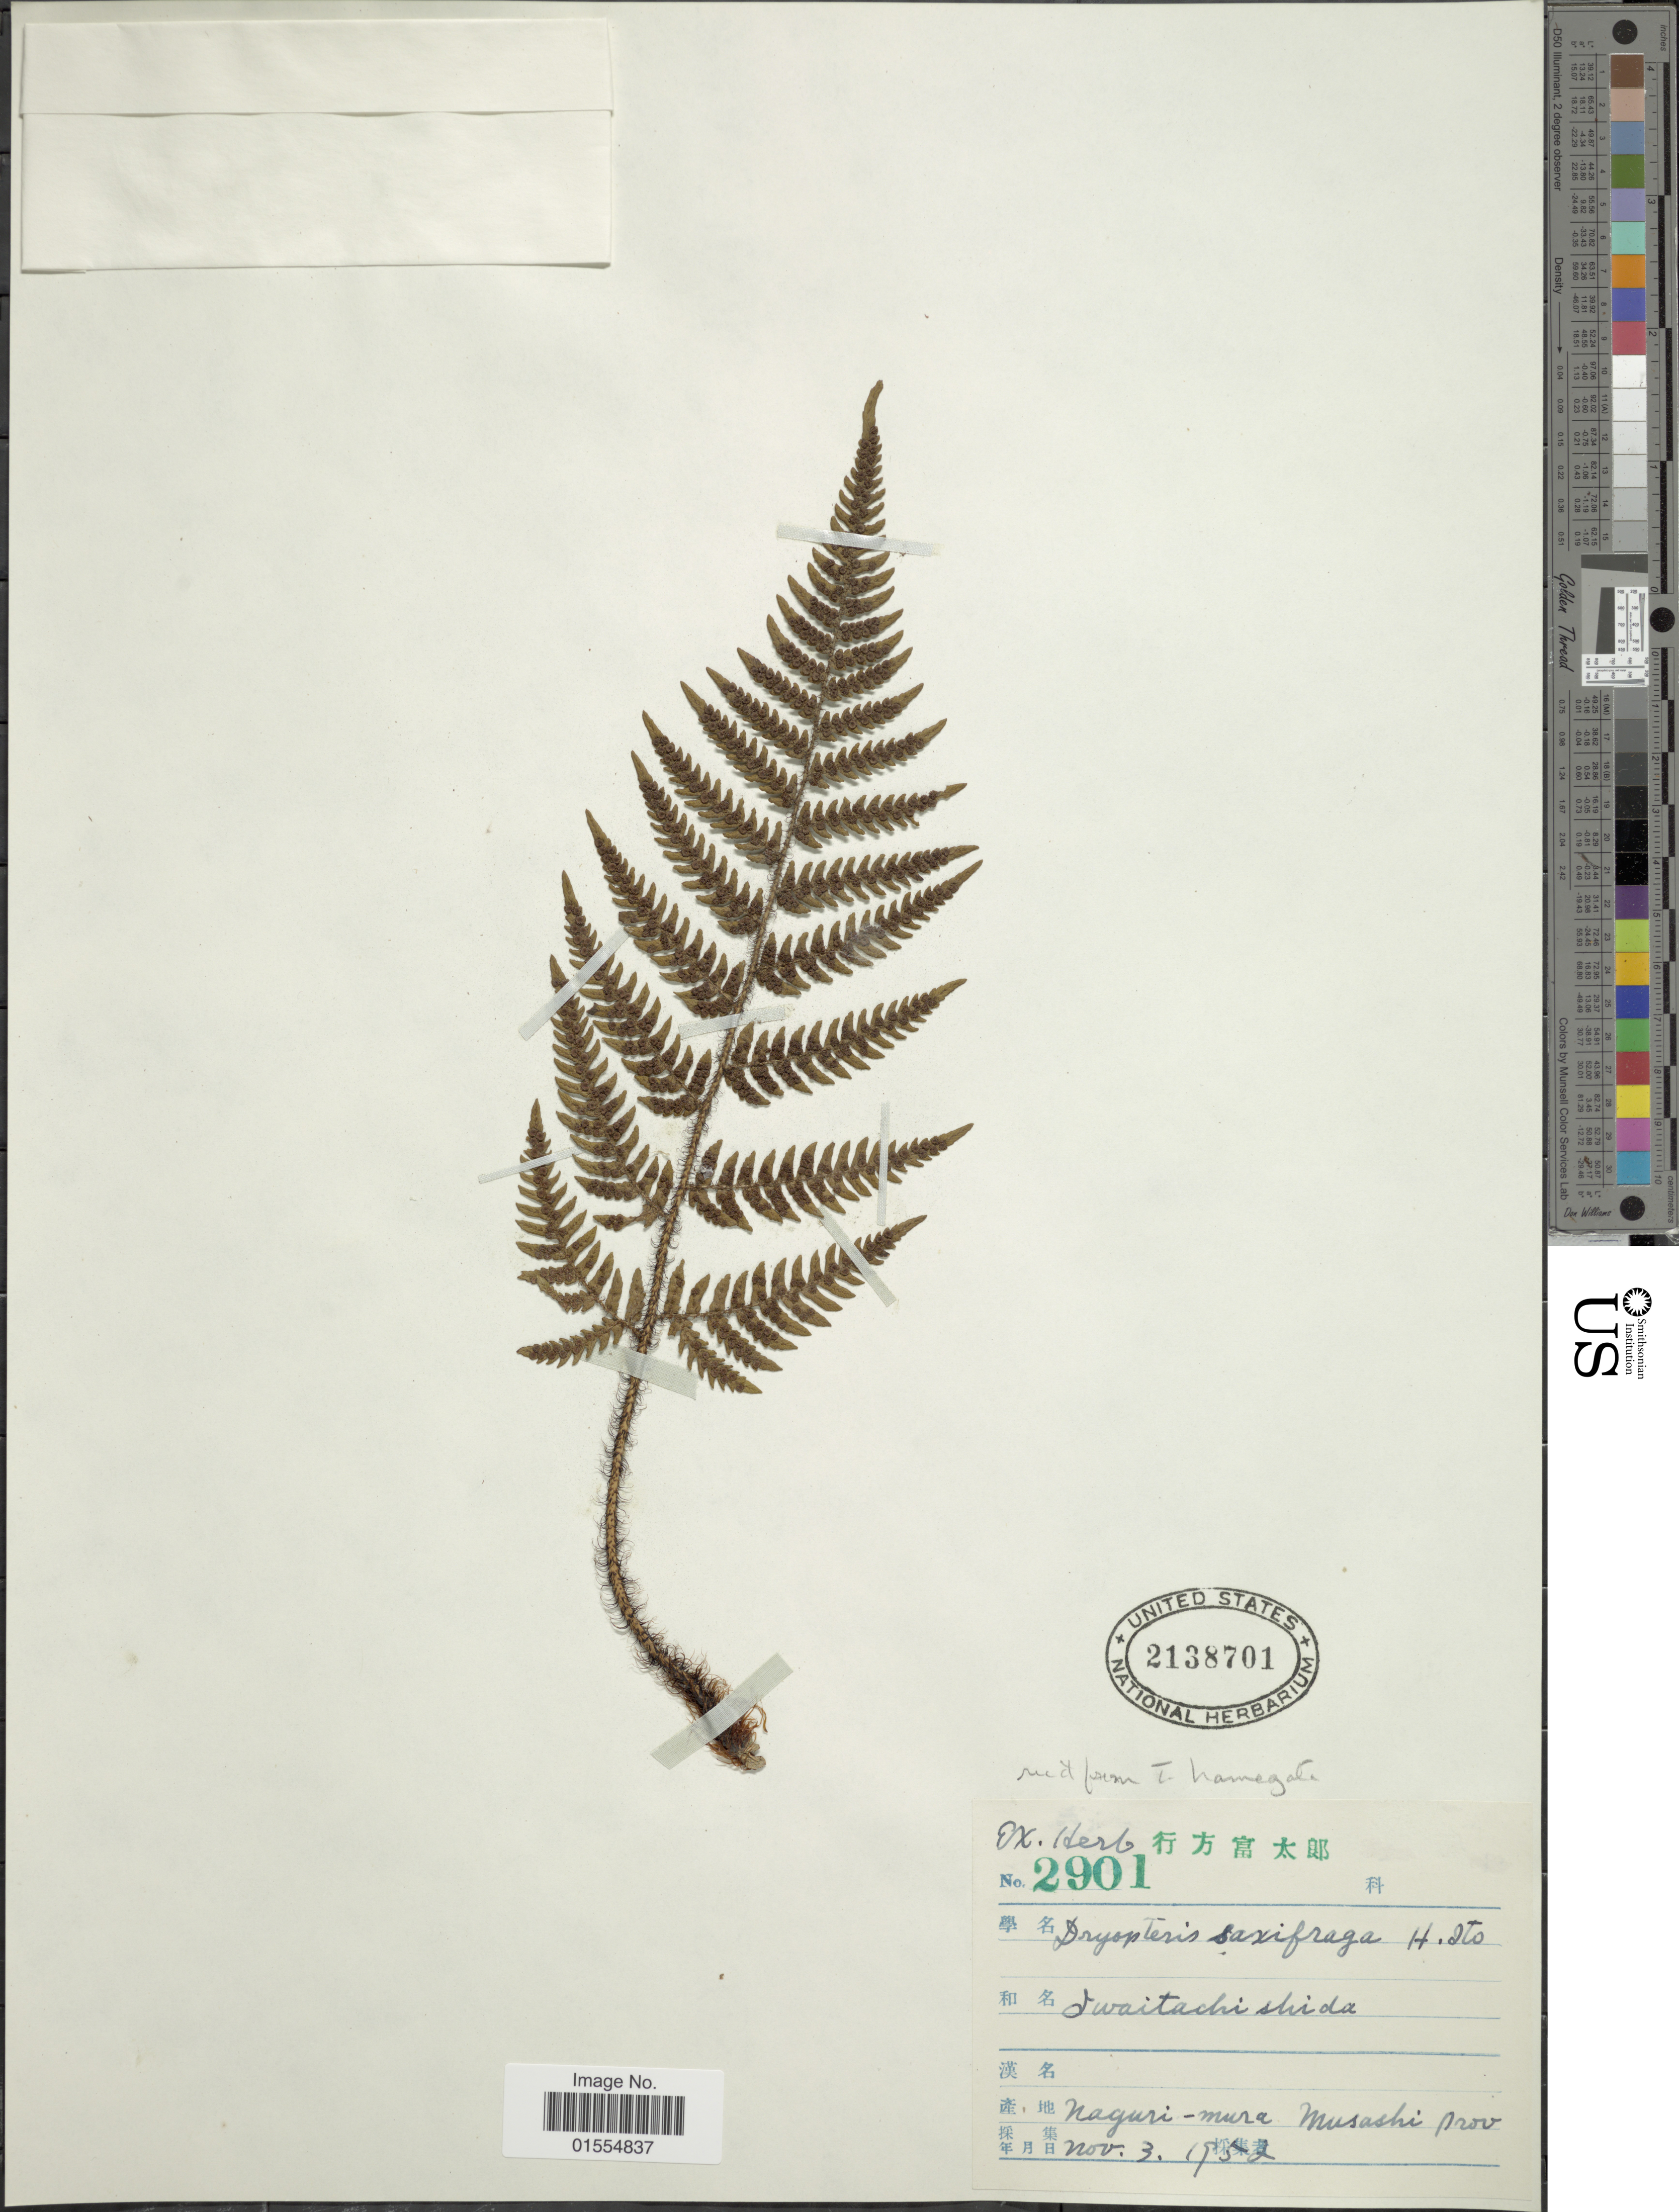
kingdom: Plantae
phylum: Tracheophyta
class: Polypodiopsida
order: Polypodiales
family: Dryopteridaceae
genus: Dryopteris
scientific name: Dryopteris saxifraga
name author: H. Itô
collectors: ex herb. X.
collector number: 2901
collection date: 1952-11-03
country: India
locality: Swaitachi shida, Naguri-mura, Musashi prov.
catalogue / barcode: US 2138701